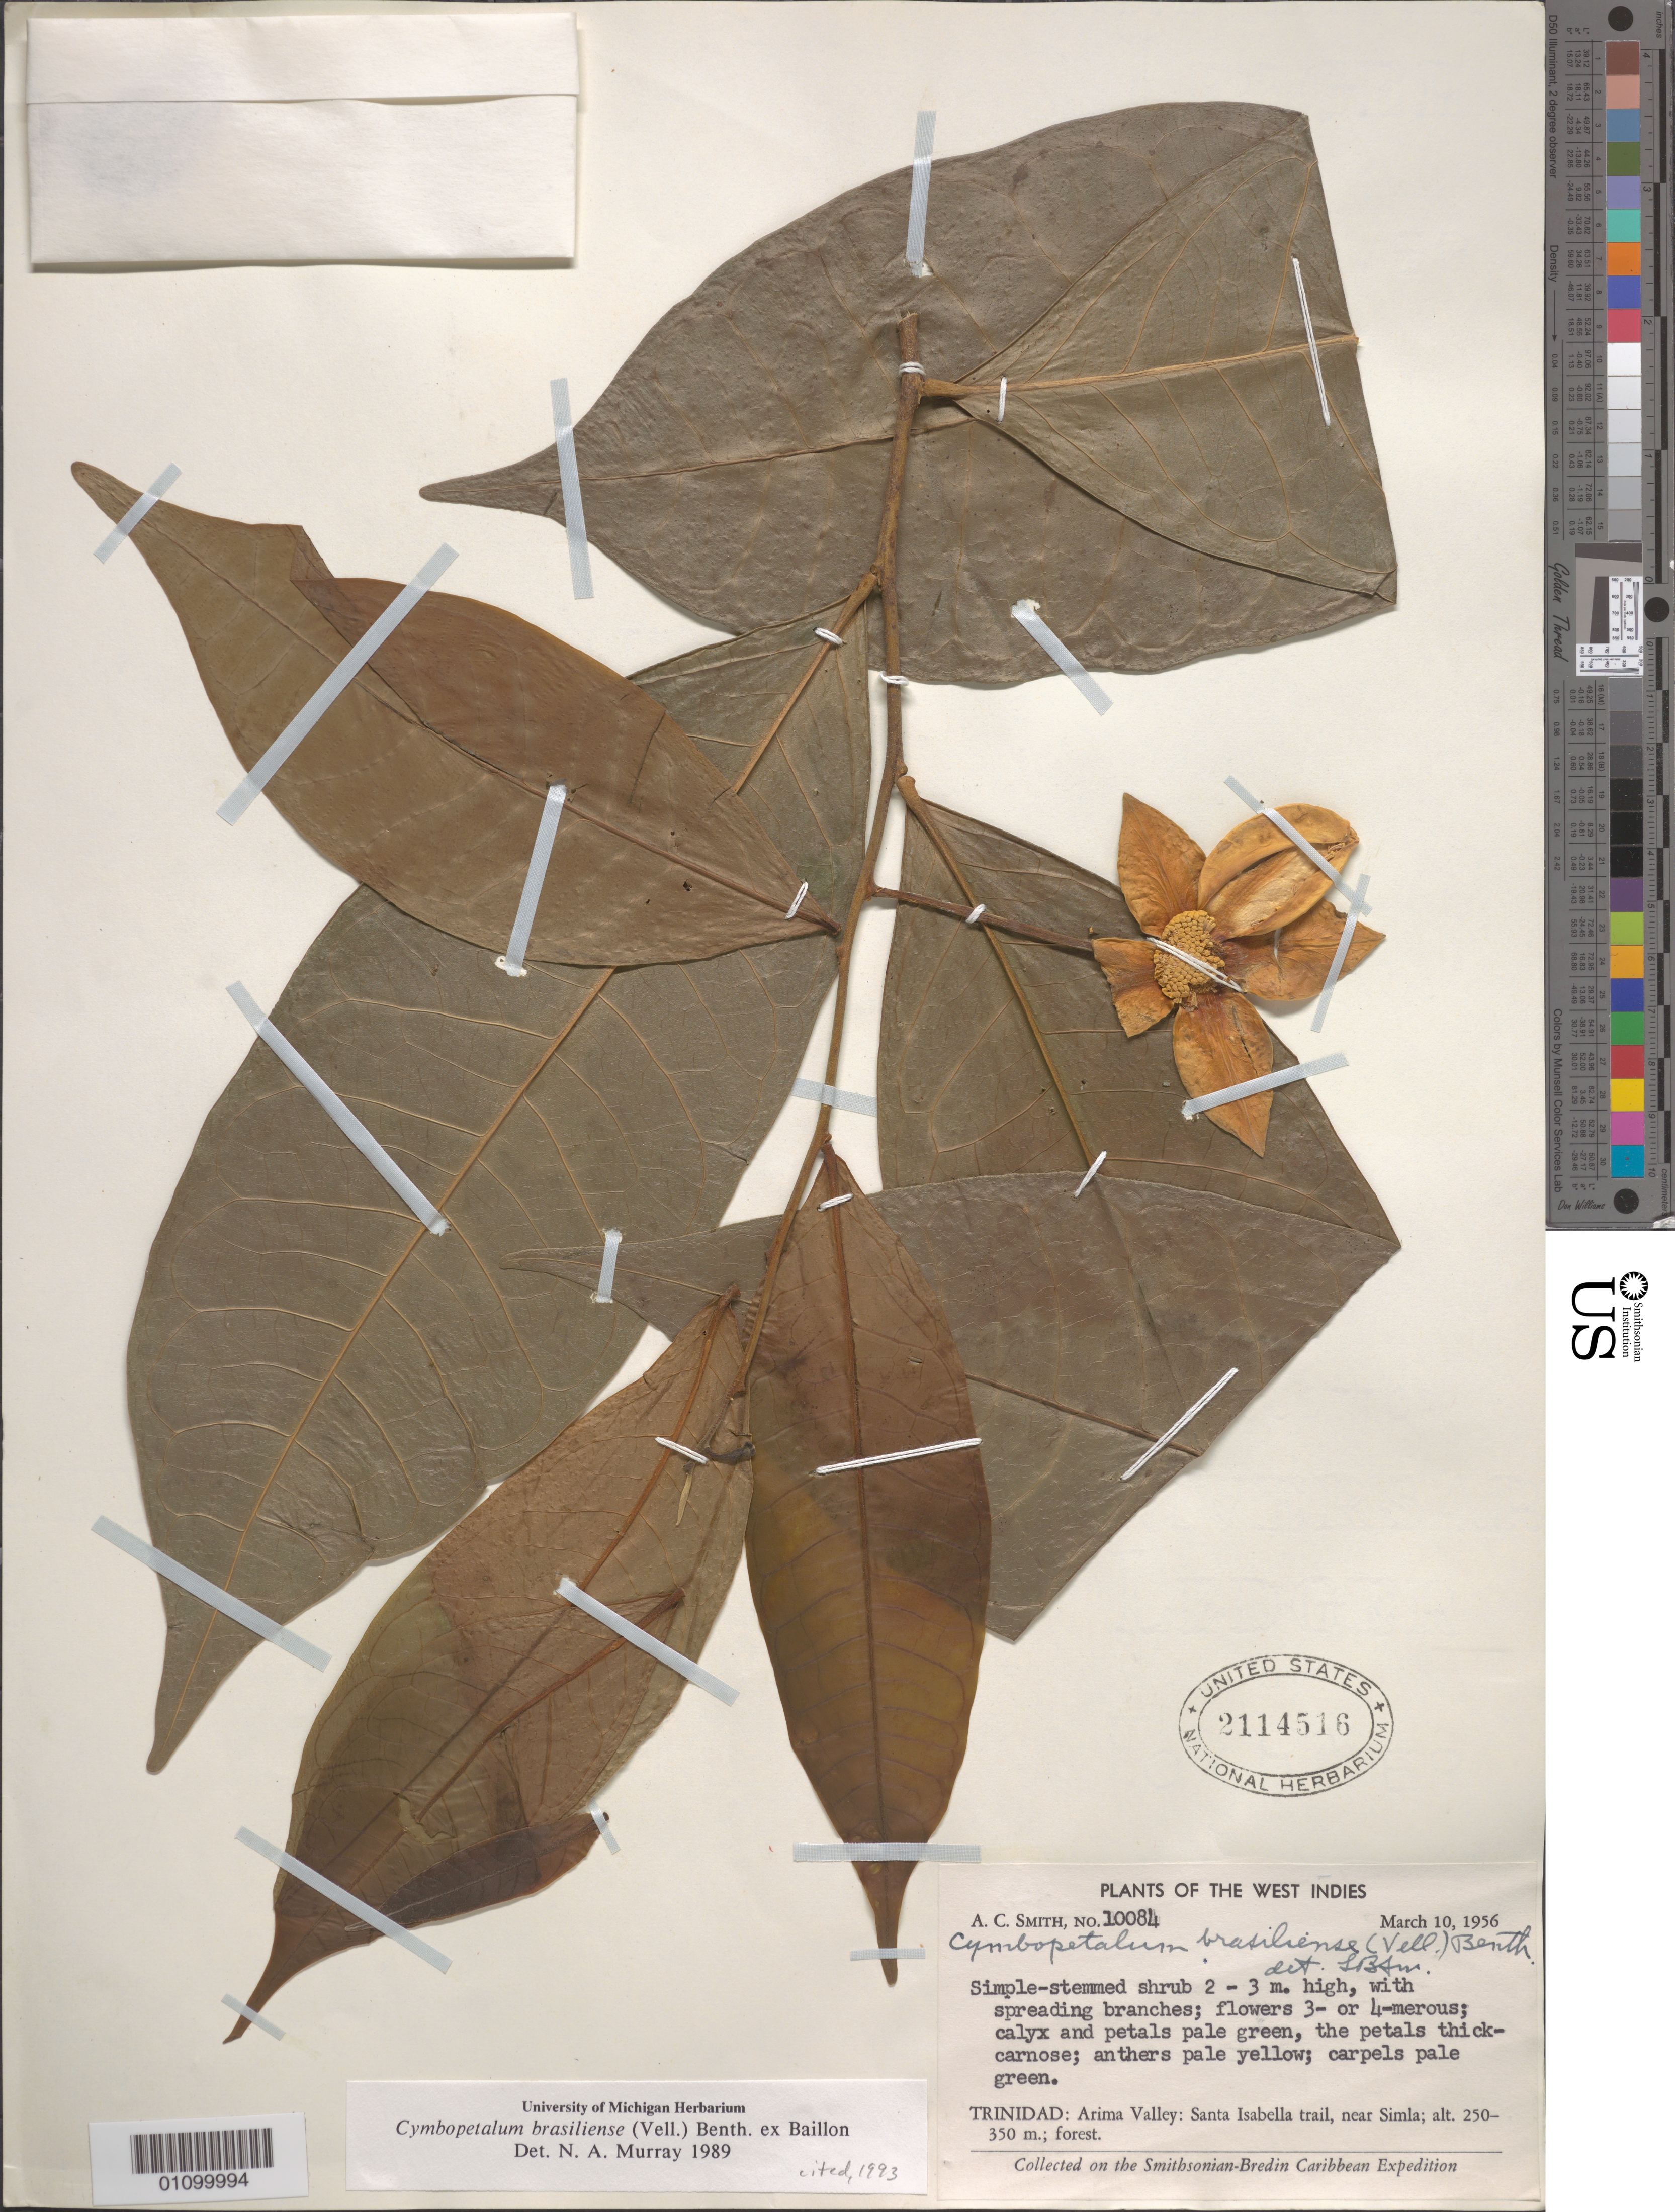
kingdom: Plantae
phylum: Tracheophyta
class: Magnoliopsida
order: Magnoliales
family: Annonaceae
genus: Cymbopetalum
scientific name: Cymbopetalum brasiliense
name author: (Vell.) Benth. ex Baill.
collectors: A. C. Smith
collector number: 10084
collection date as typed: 10 Mar 1956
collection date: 1956-03-10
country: Trinidad and Tobago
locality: Arima Valle; Santa Isabella trail, near simla, forest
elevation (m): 250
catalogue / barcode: US 2114516